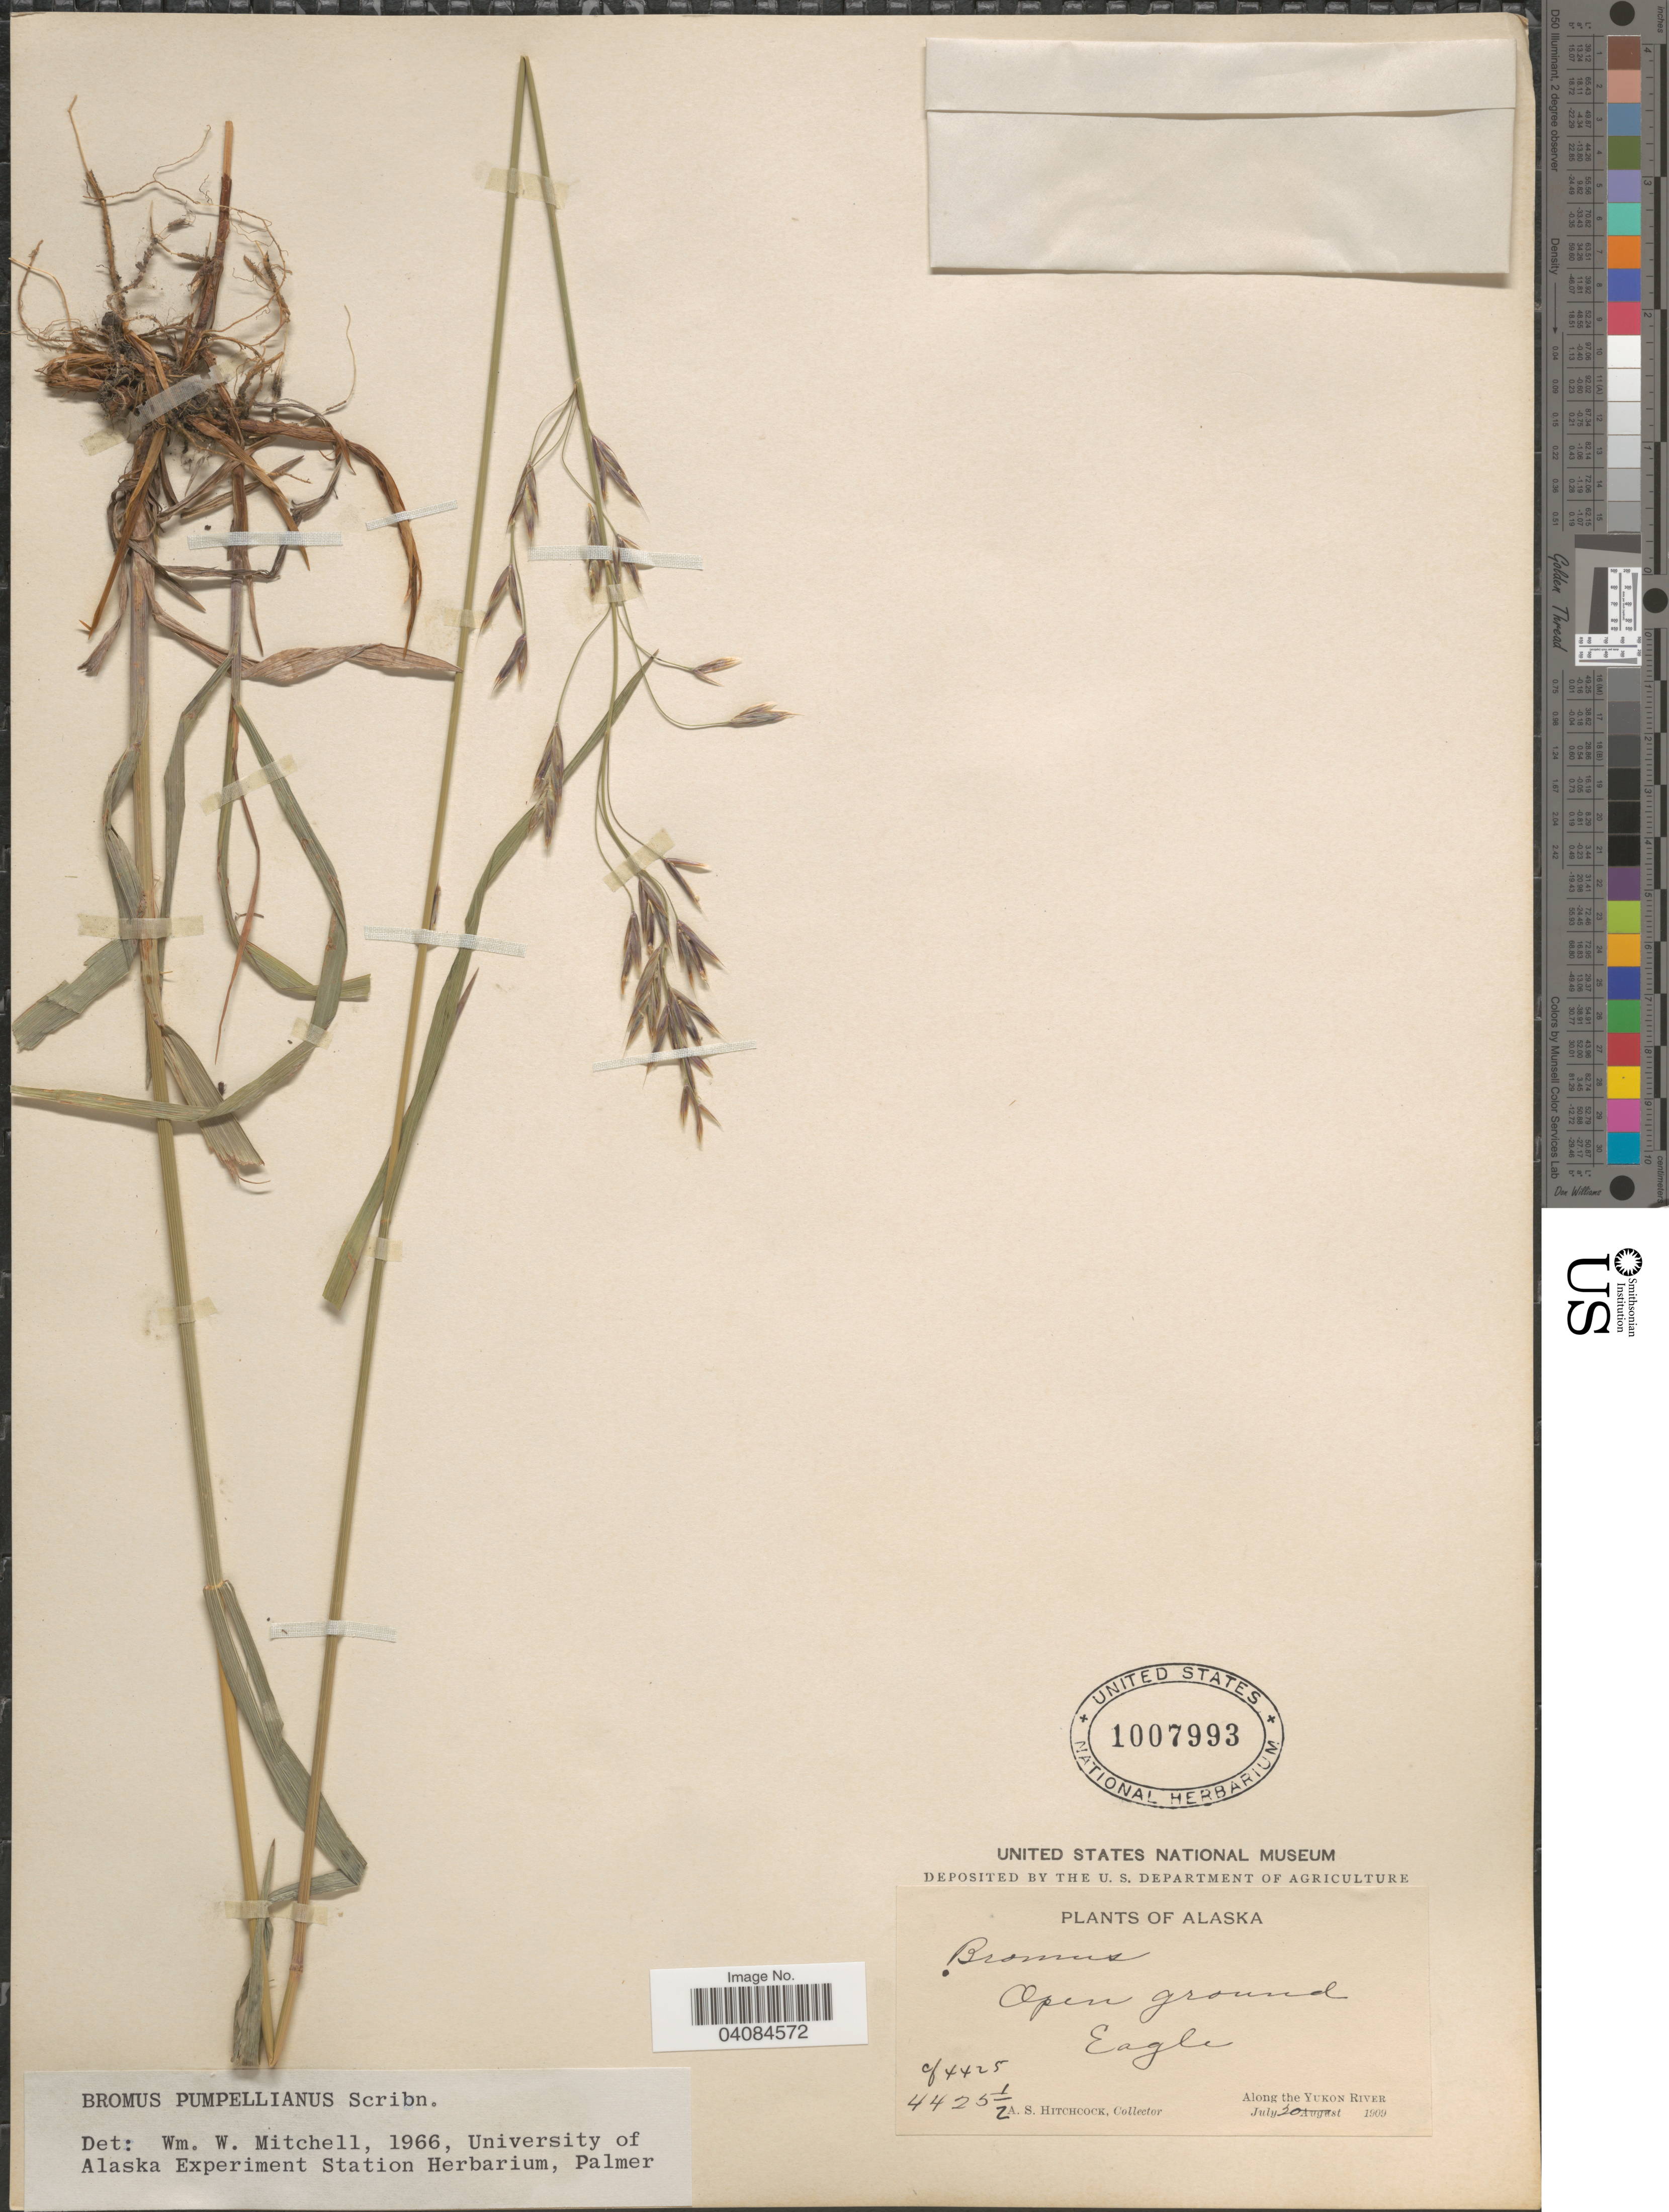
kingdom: Plantae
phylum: Tracheophyta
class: Liliopsida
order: Poales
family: Poaceae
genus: Bromus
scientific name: Bromus pumpellianus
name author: Scribn.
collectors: A. S. Hitchcock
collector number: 4425½/4425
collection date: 1909-07-20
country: United States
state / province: Alaska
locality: Eagle. Along the Yukon River.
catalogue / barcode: US 1007993